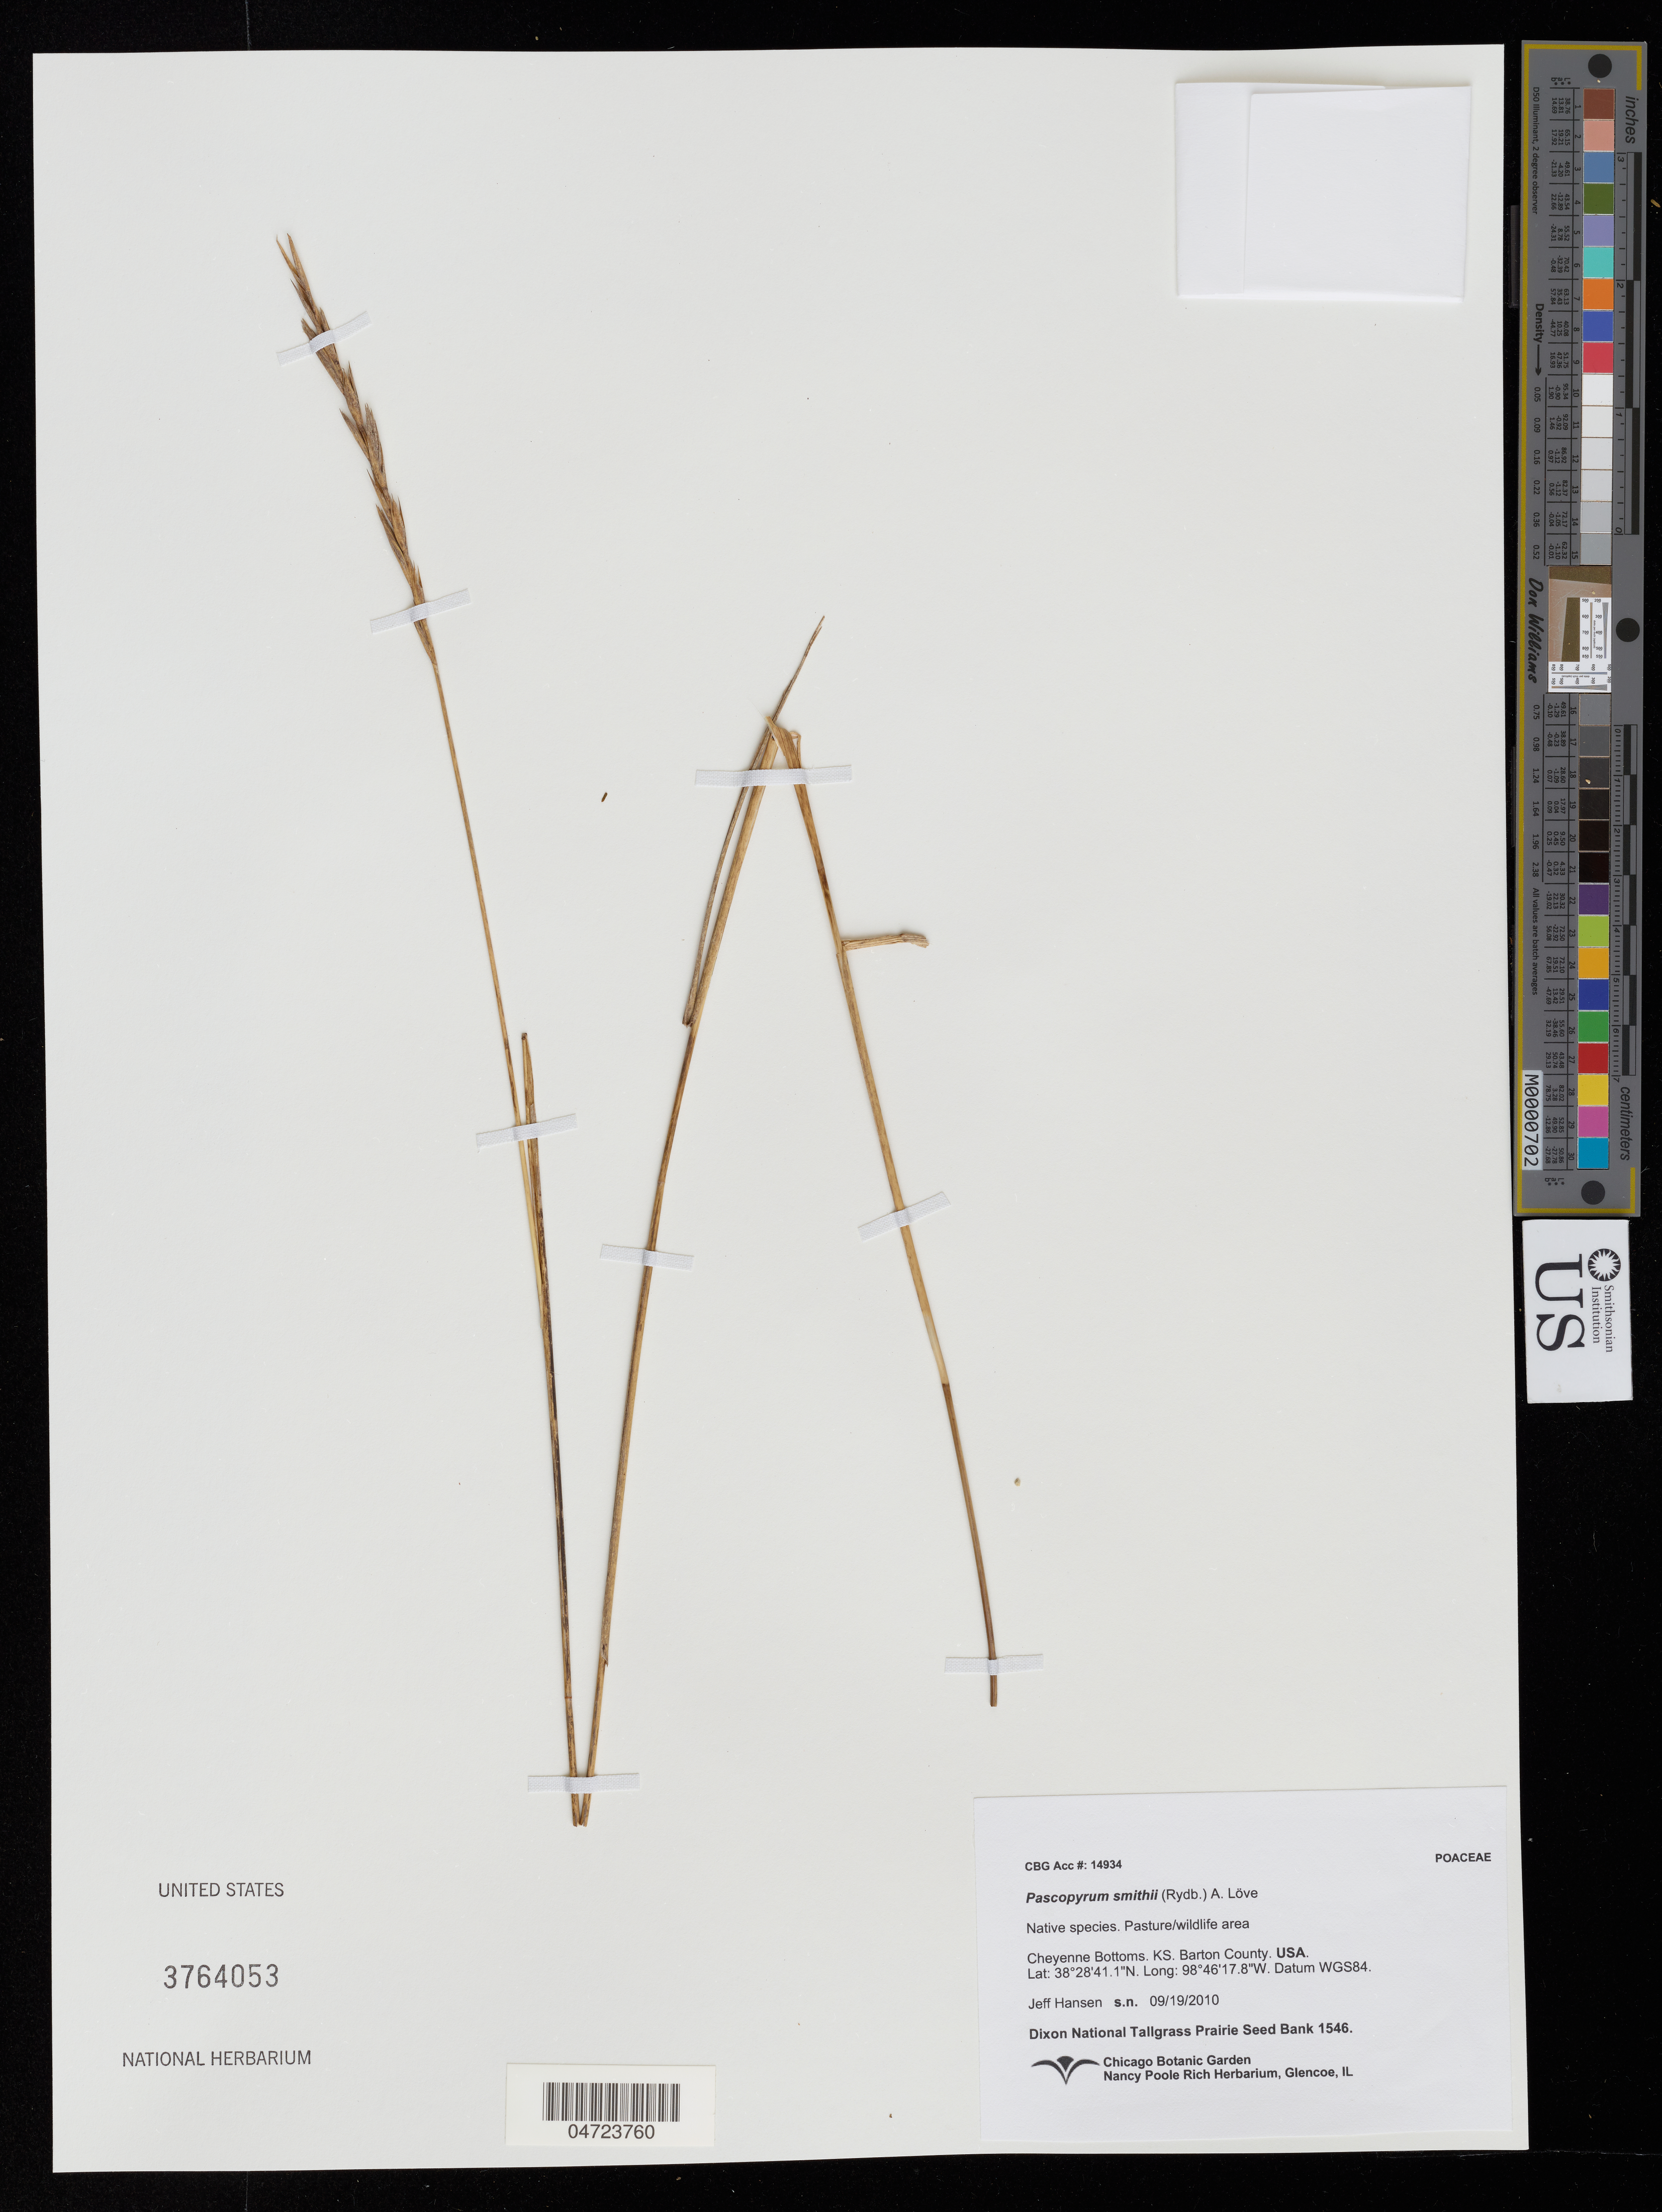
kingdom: Plantae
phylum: Tracheophyta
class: Liliopsida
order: Poales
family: Poaceae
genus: Pascopyrum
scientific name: Pascopyrum smithii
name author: (Rydb.) Barkworth & Dewey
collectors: J. Hansen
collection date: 2010-09-19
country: United States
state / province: Kansas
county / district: Barton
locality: Cheyenne Bottoms. Barton County.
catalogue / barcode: US 3764053